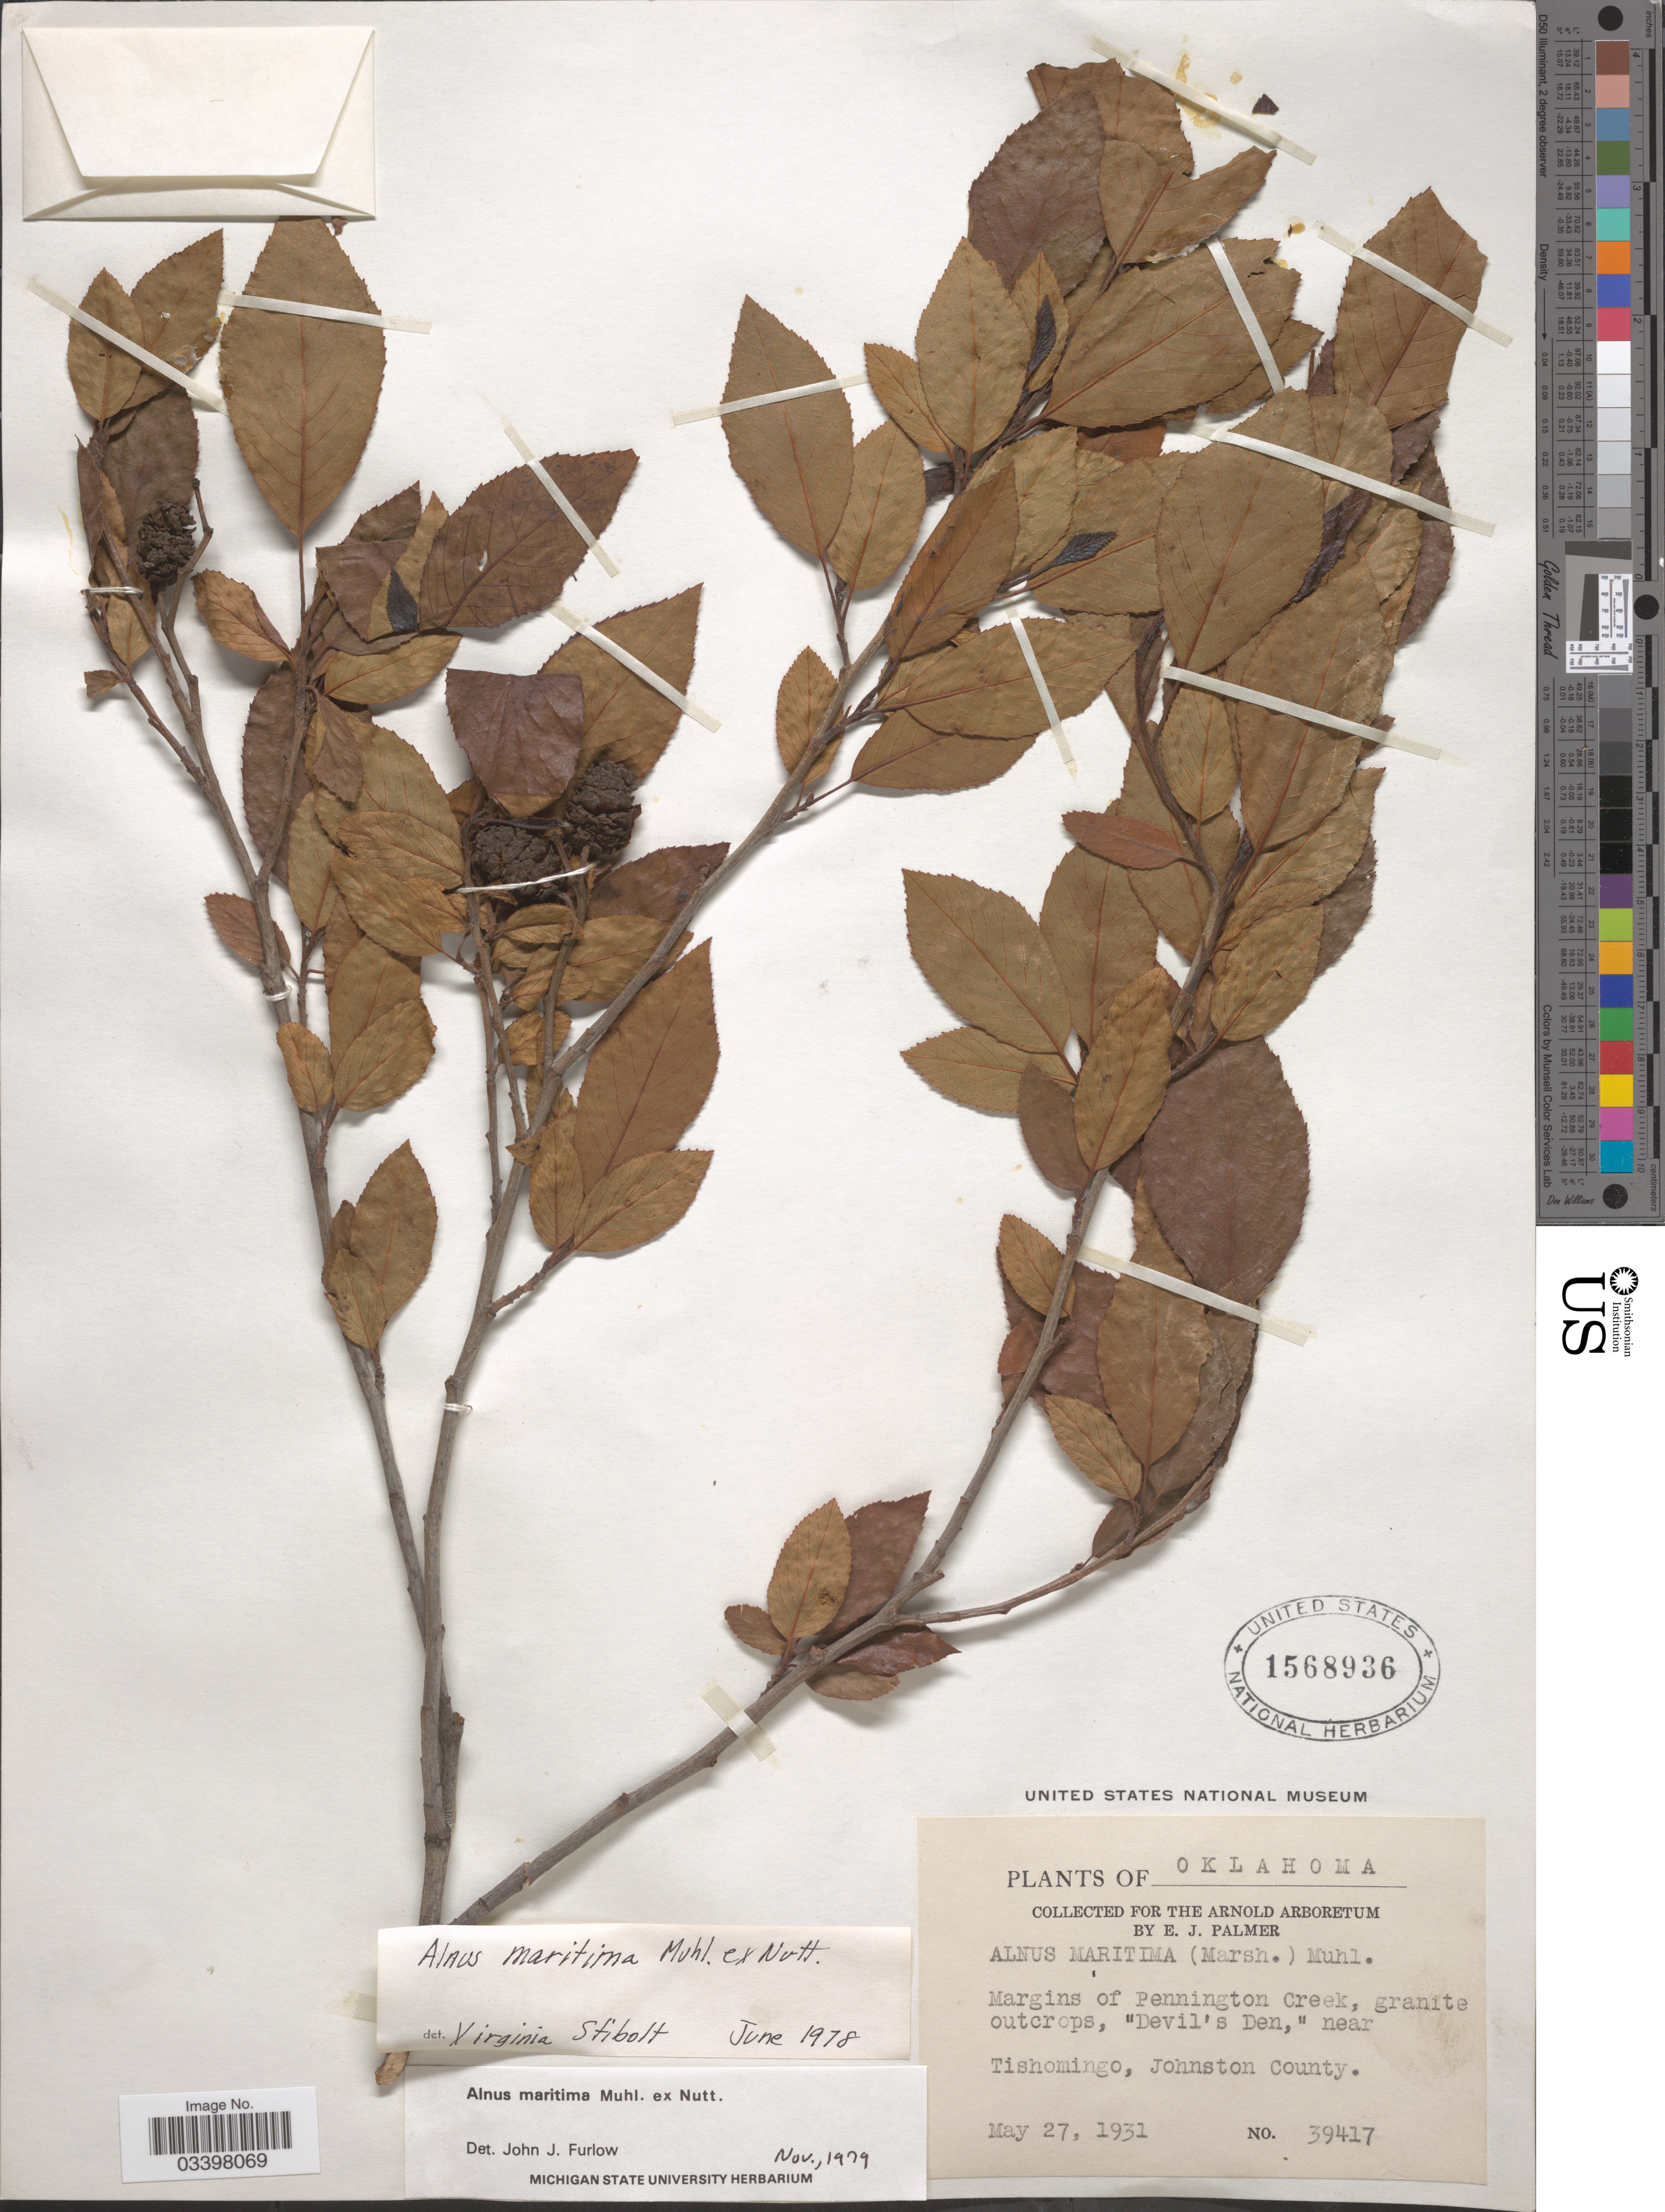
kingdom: Plantae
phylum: Tracheophyta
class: Magnoliopsida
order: Fagales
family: Betulaceae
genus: Alnus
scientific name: Alnus maritima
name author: (Marshall) Muhl. ex Nutt.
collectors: E. J. Palmer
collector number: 39417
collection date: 1931-05-27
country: United States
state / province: Oklahoma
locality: Margins of Pennington Creek, "Devil's Den," near Tishomingo, Johnston County.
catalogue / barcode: US 1568936